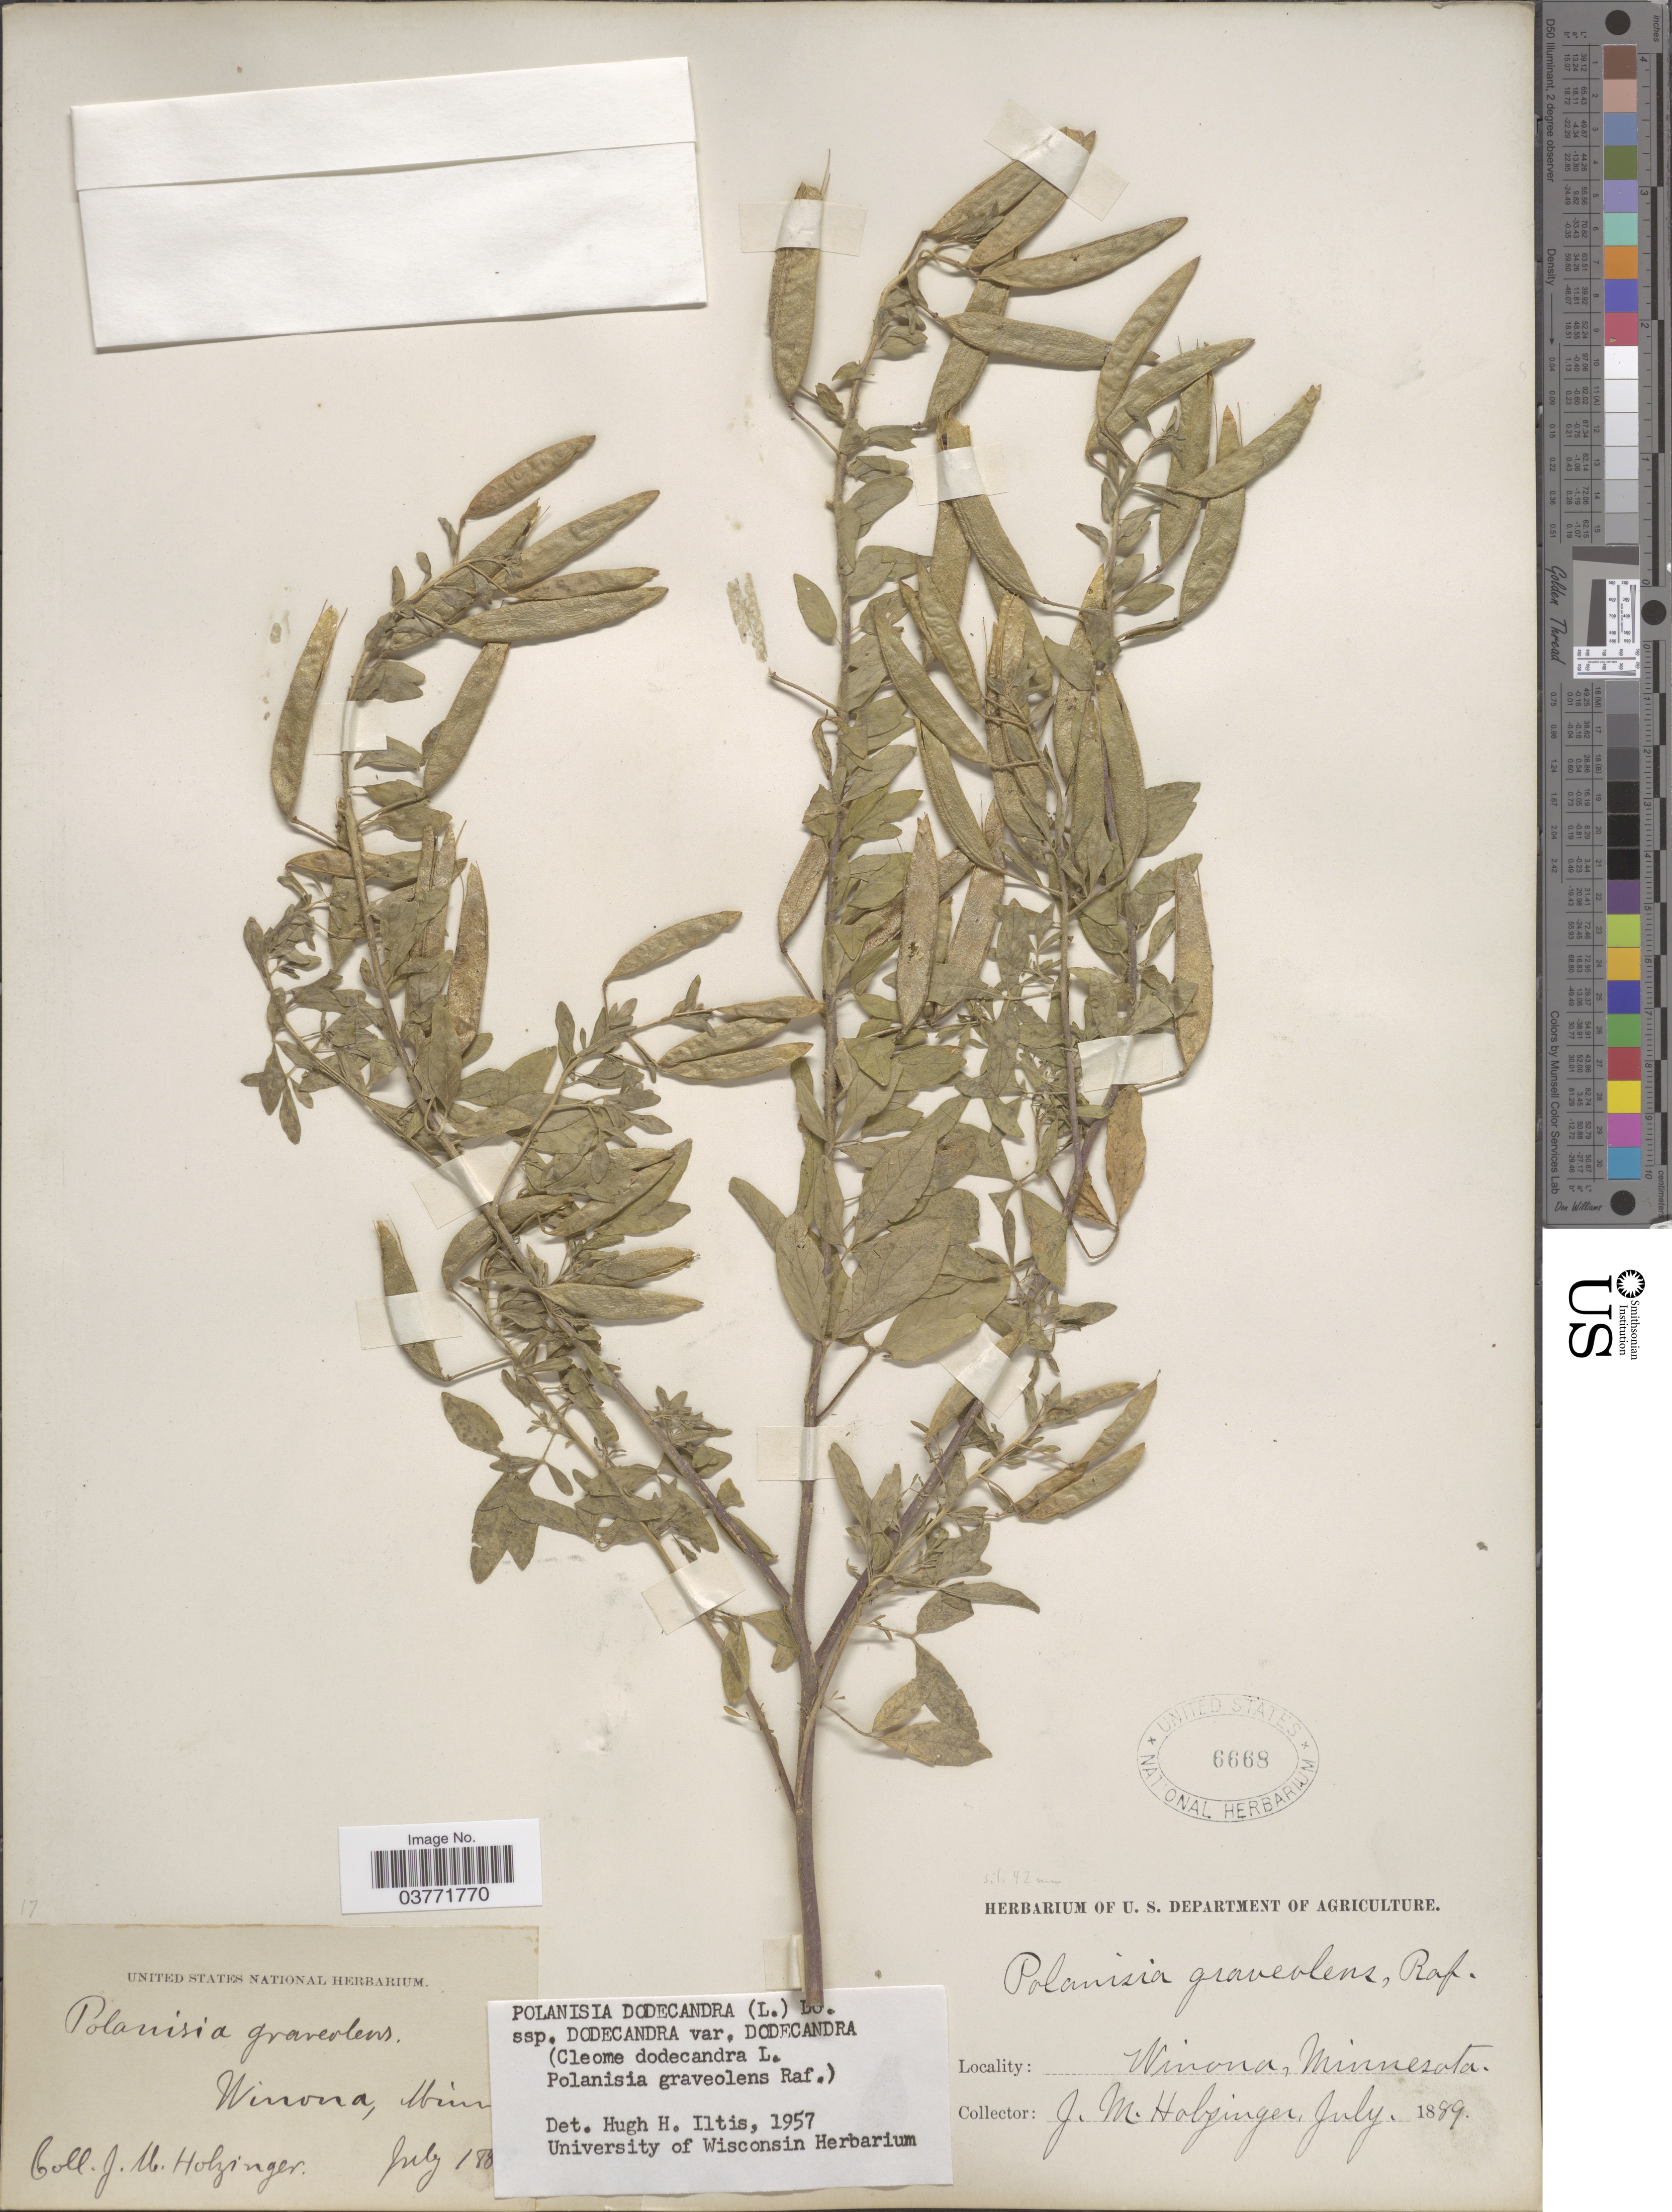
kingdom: Plantae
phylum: Tracheophyta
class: Magnoliopsida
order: Brassicales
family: Cleomaceae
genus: Polanisia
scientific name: Polanisia dodecandra subsp. dodecandra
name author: (L.) DC.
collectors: J. M. Holzinger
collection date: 1889-07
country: United States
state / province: Minnesota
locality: Winona.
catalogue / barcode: US 6668